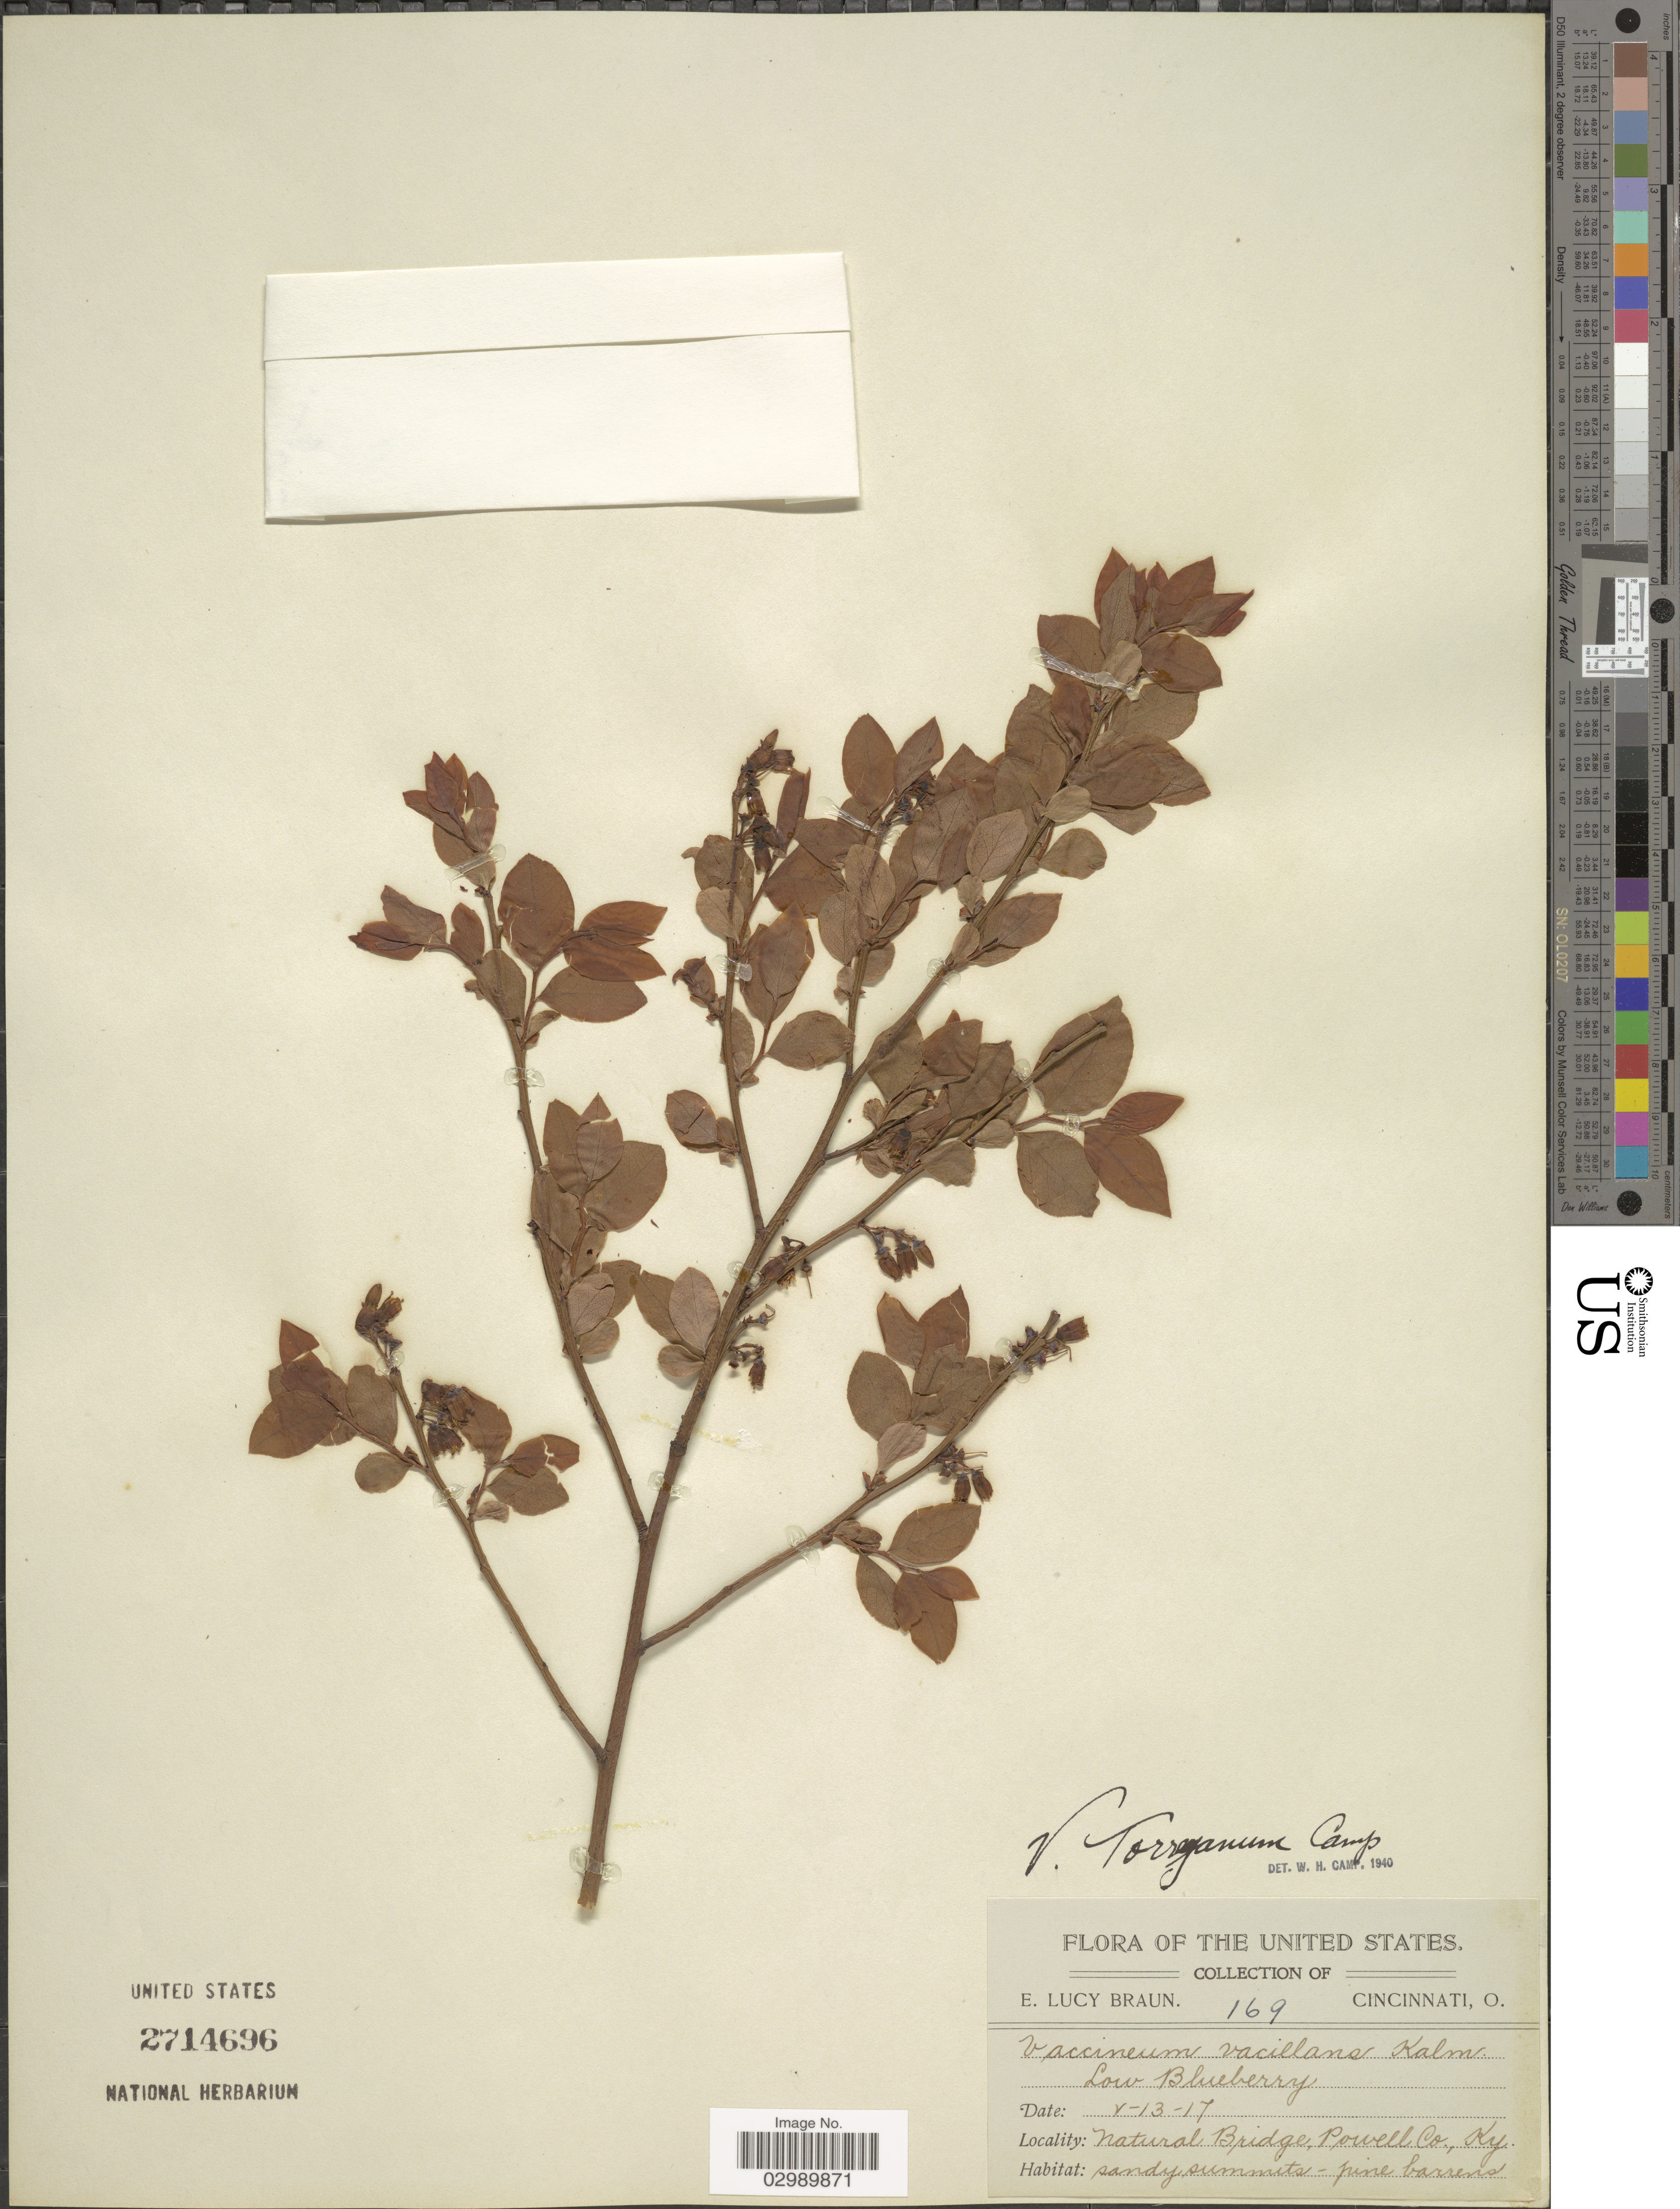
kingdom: Plantae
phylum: Tracheophyta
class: Magnoliopsida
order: Ericales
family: Ericaceae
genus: Vaccinium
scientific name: Vaccinium torreyanum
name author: Camp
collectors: E. L. Braun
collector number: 169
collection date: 1917-05-13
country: United States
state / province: Kentucky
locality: Natural Bridge, Powell Co.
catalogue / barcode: US 2714696